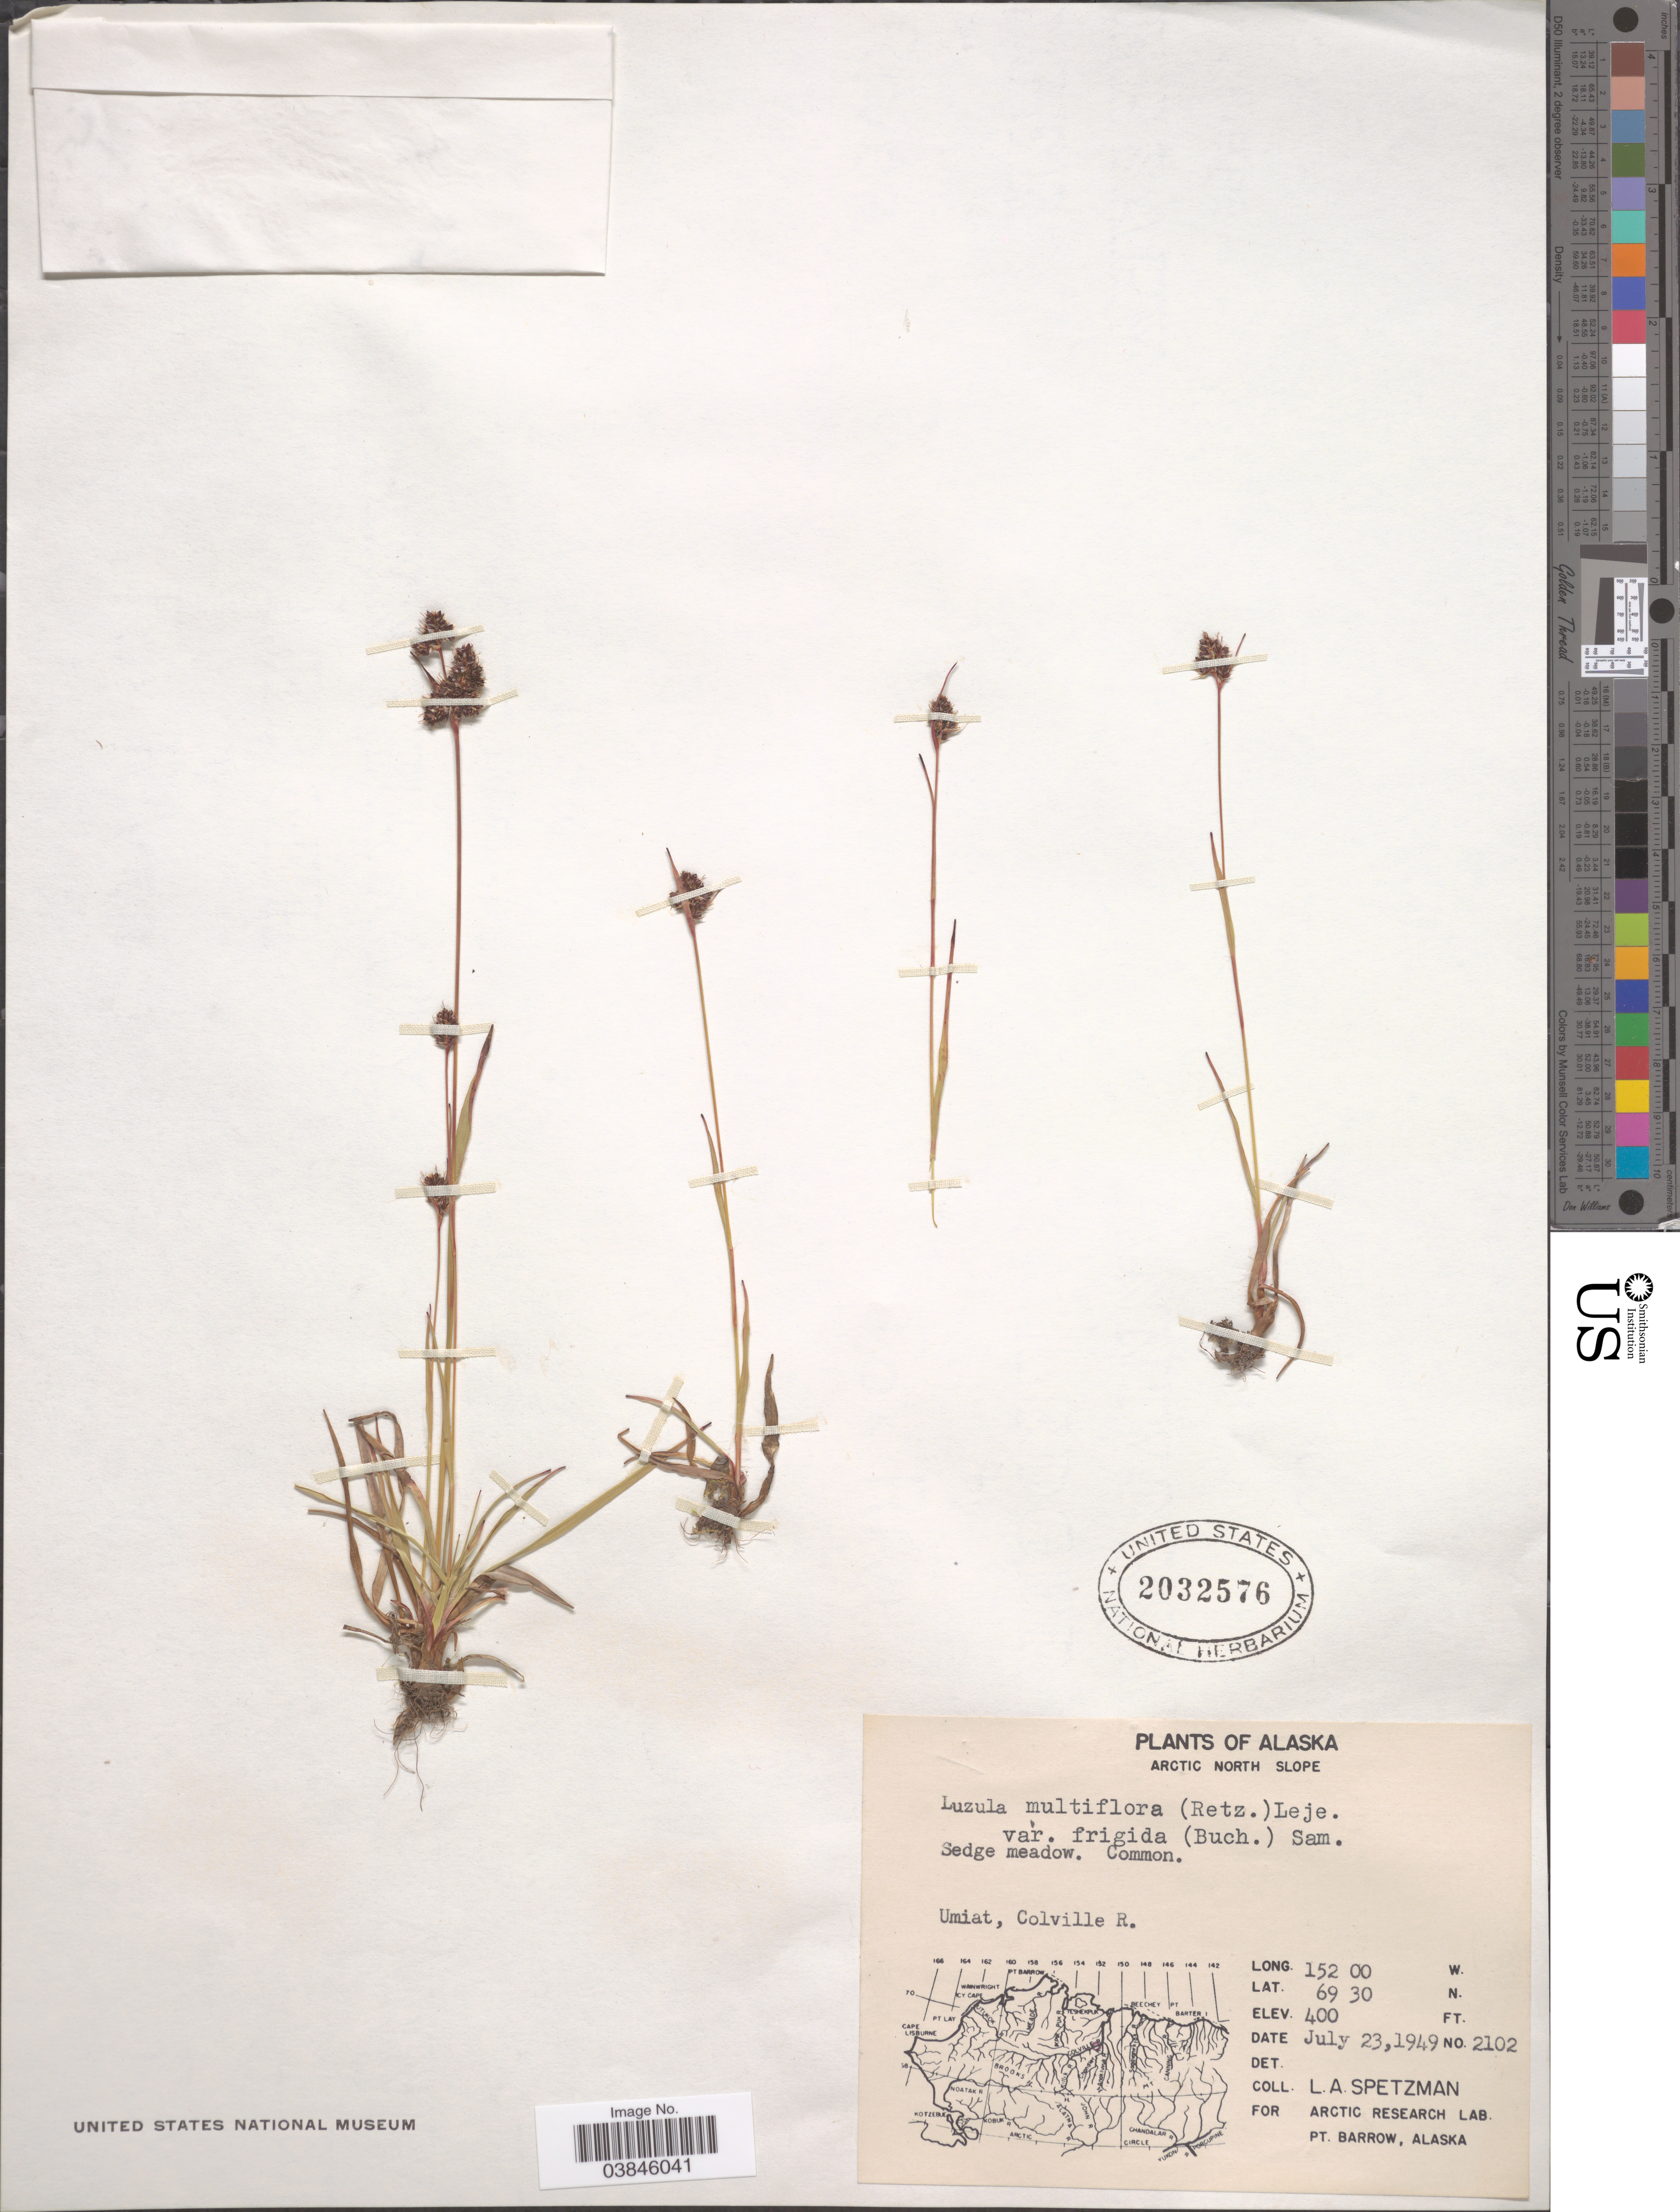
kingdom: Plantae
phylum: Tracheophyta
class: Liliopsida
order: Poales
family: Juncaceae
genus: Luzula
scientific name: Luzula multiflora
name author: (Ehrh.) Lej.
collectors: L. Spetzman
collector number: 2102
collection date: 1949-07-23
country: United States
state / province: Alaska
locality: Arctic North Slope. Umiat, Colville R.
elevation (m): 122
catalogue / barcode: US 2032576